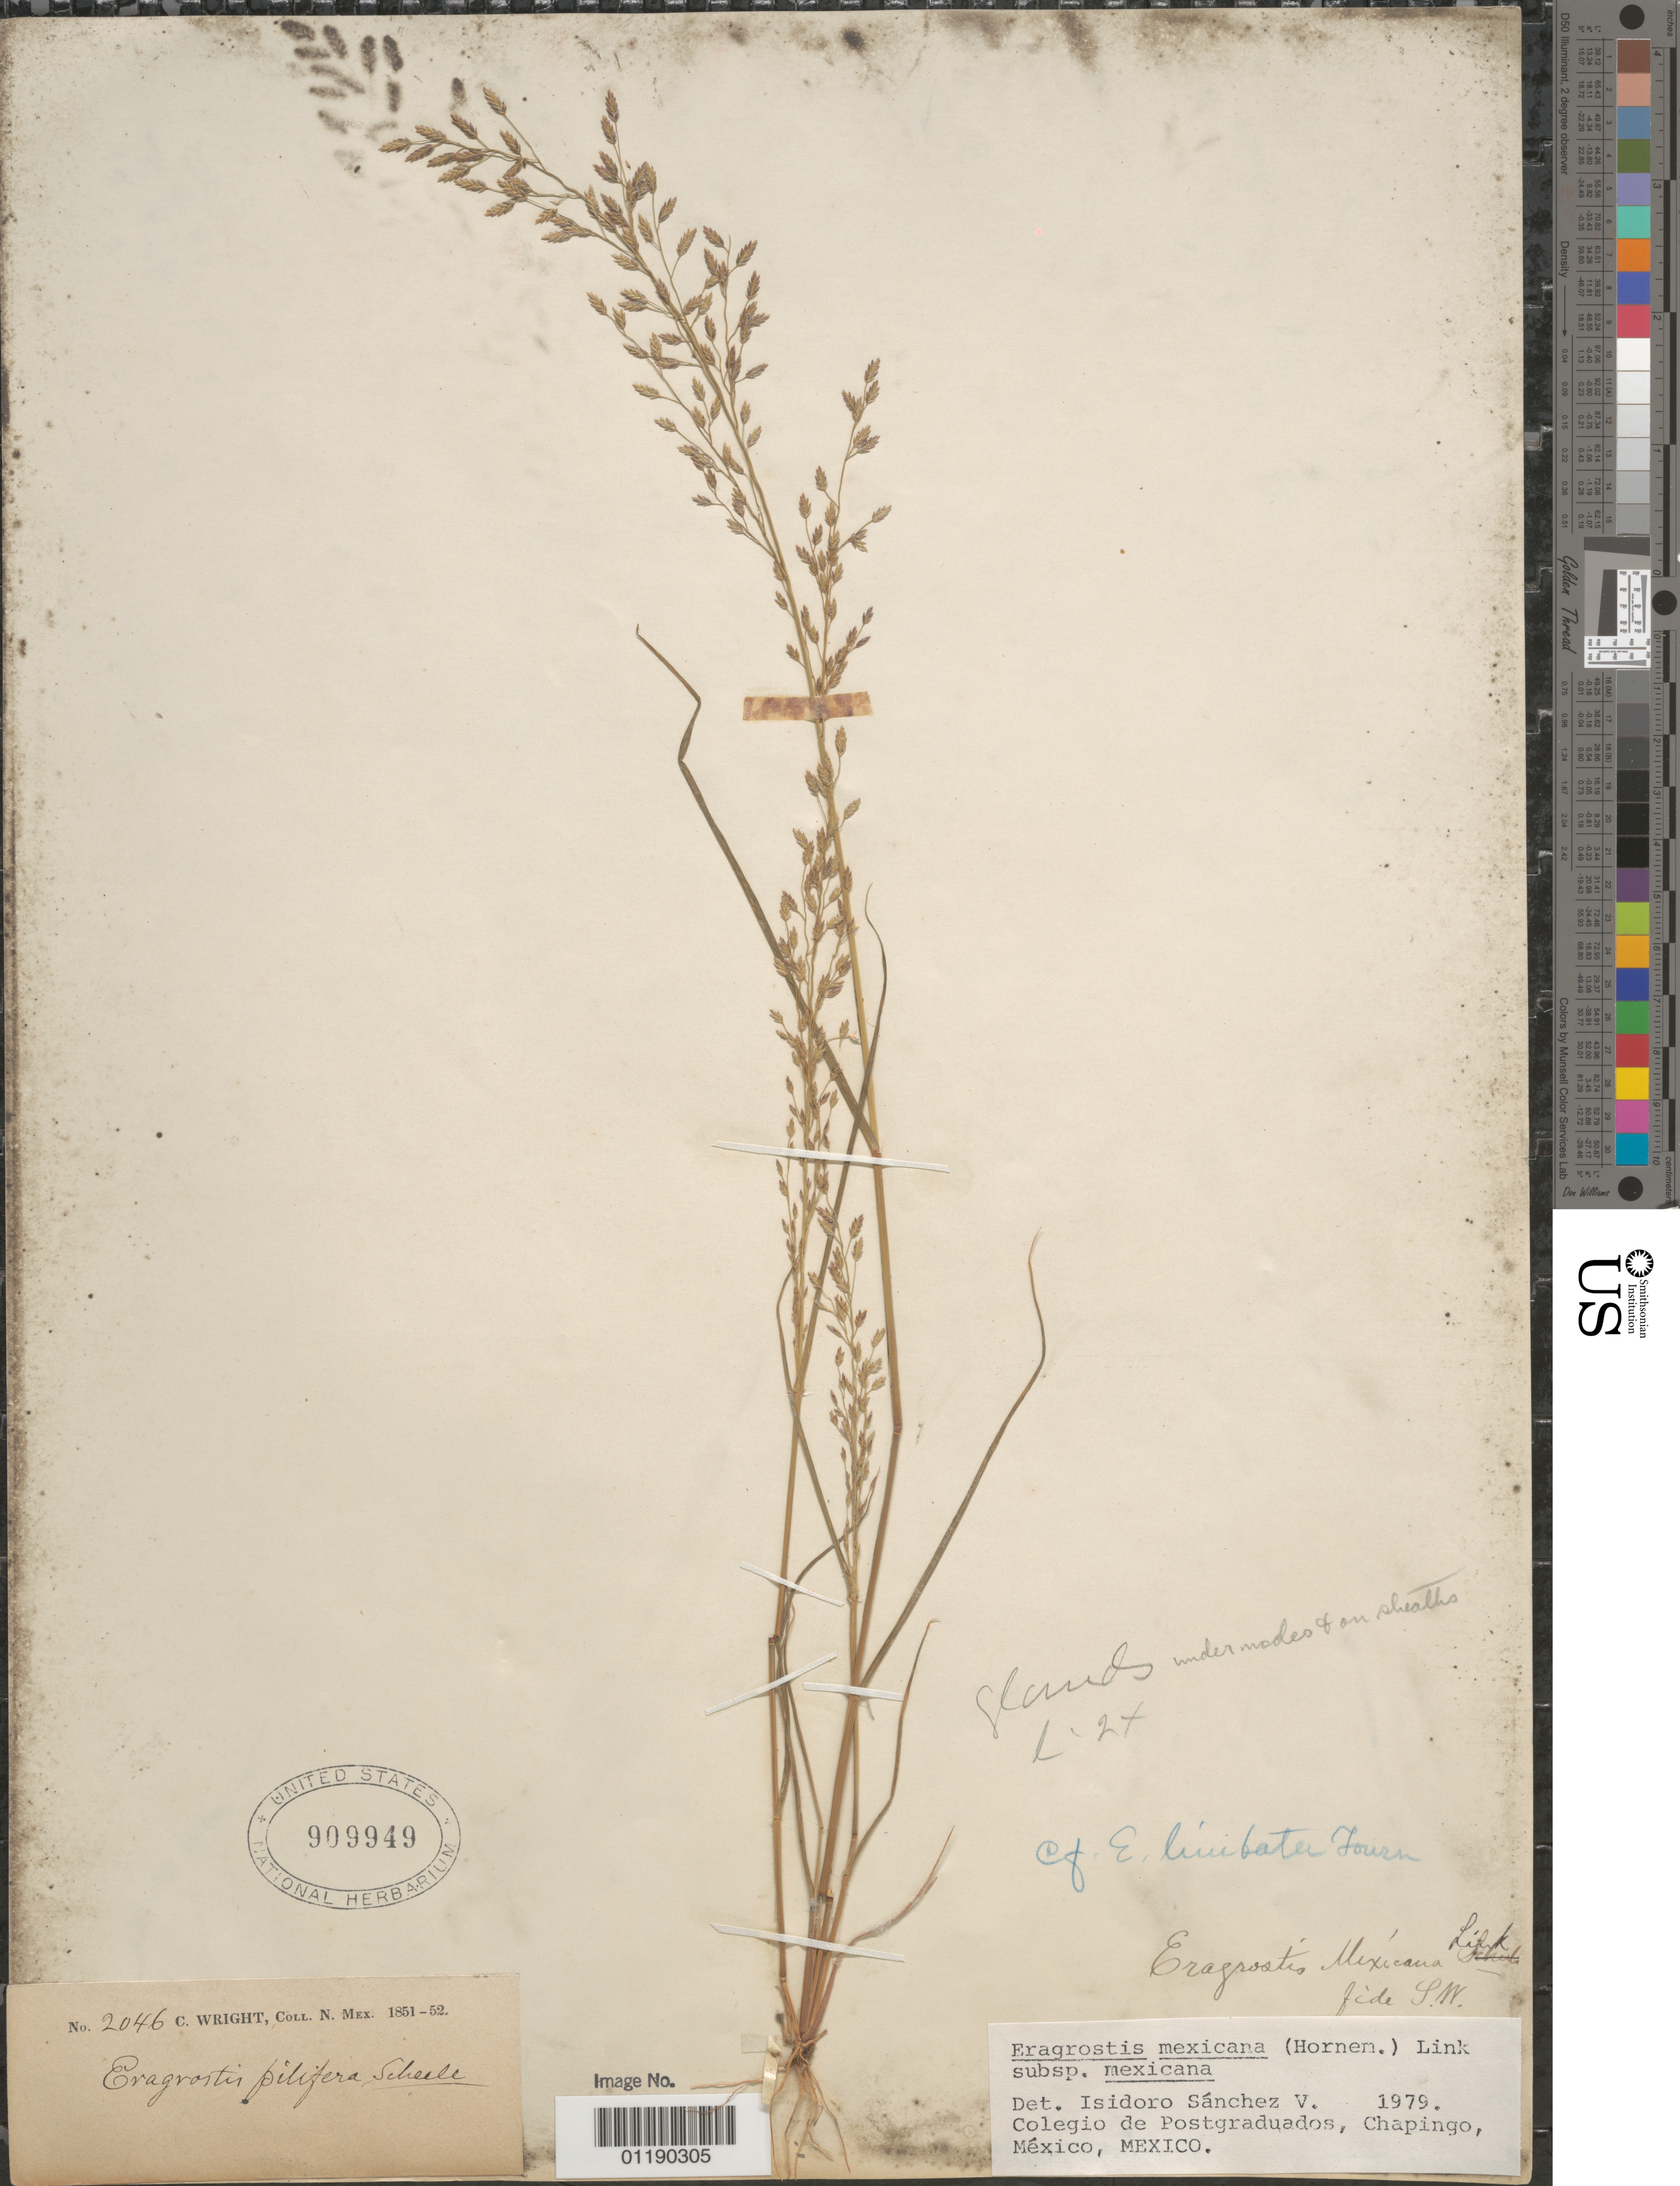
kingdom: Plantae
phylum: Tracheophyta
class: Liliopsida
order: Poales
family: Poaceae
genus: Eragrostis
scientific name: Eragrostis mexicana subsp. mexicana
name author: (Hornem.) Link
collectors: C. Wright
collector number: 2046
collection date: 1851/1852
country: United States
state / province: New Mexico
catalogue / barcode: US 909949